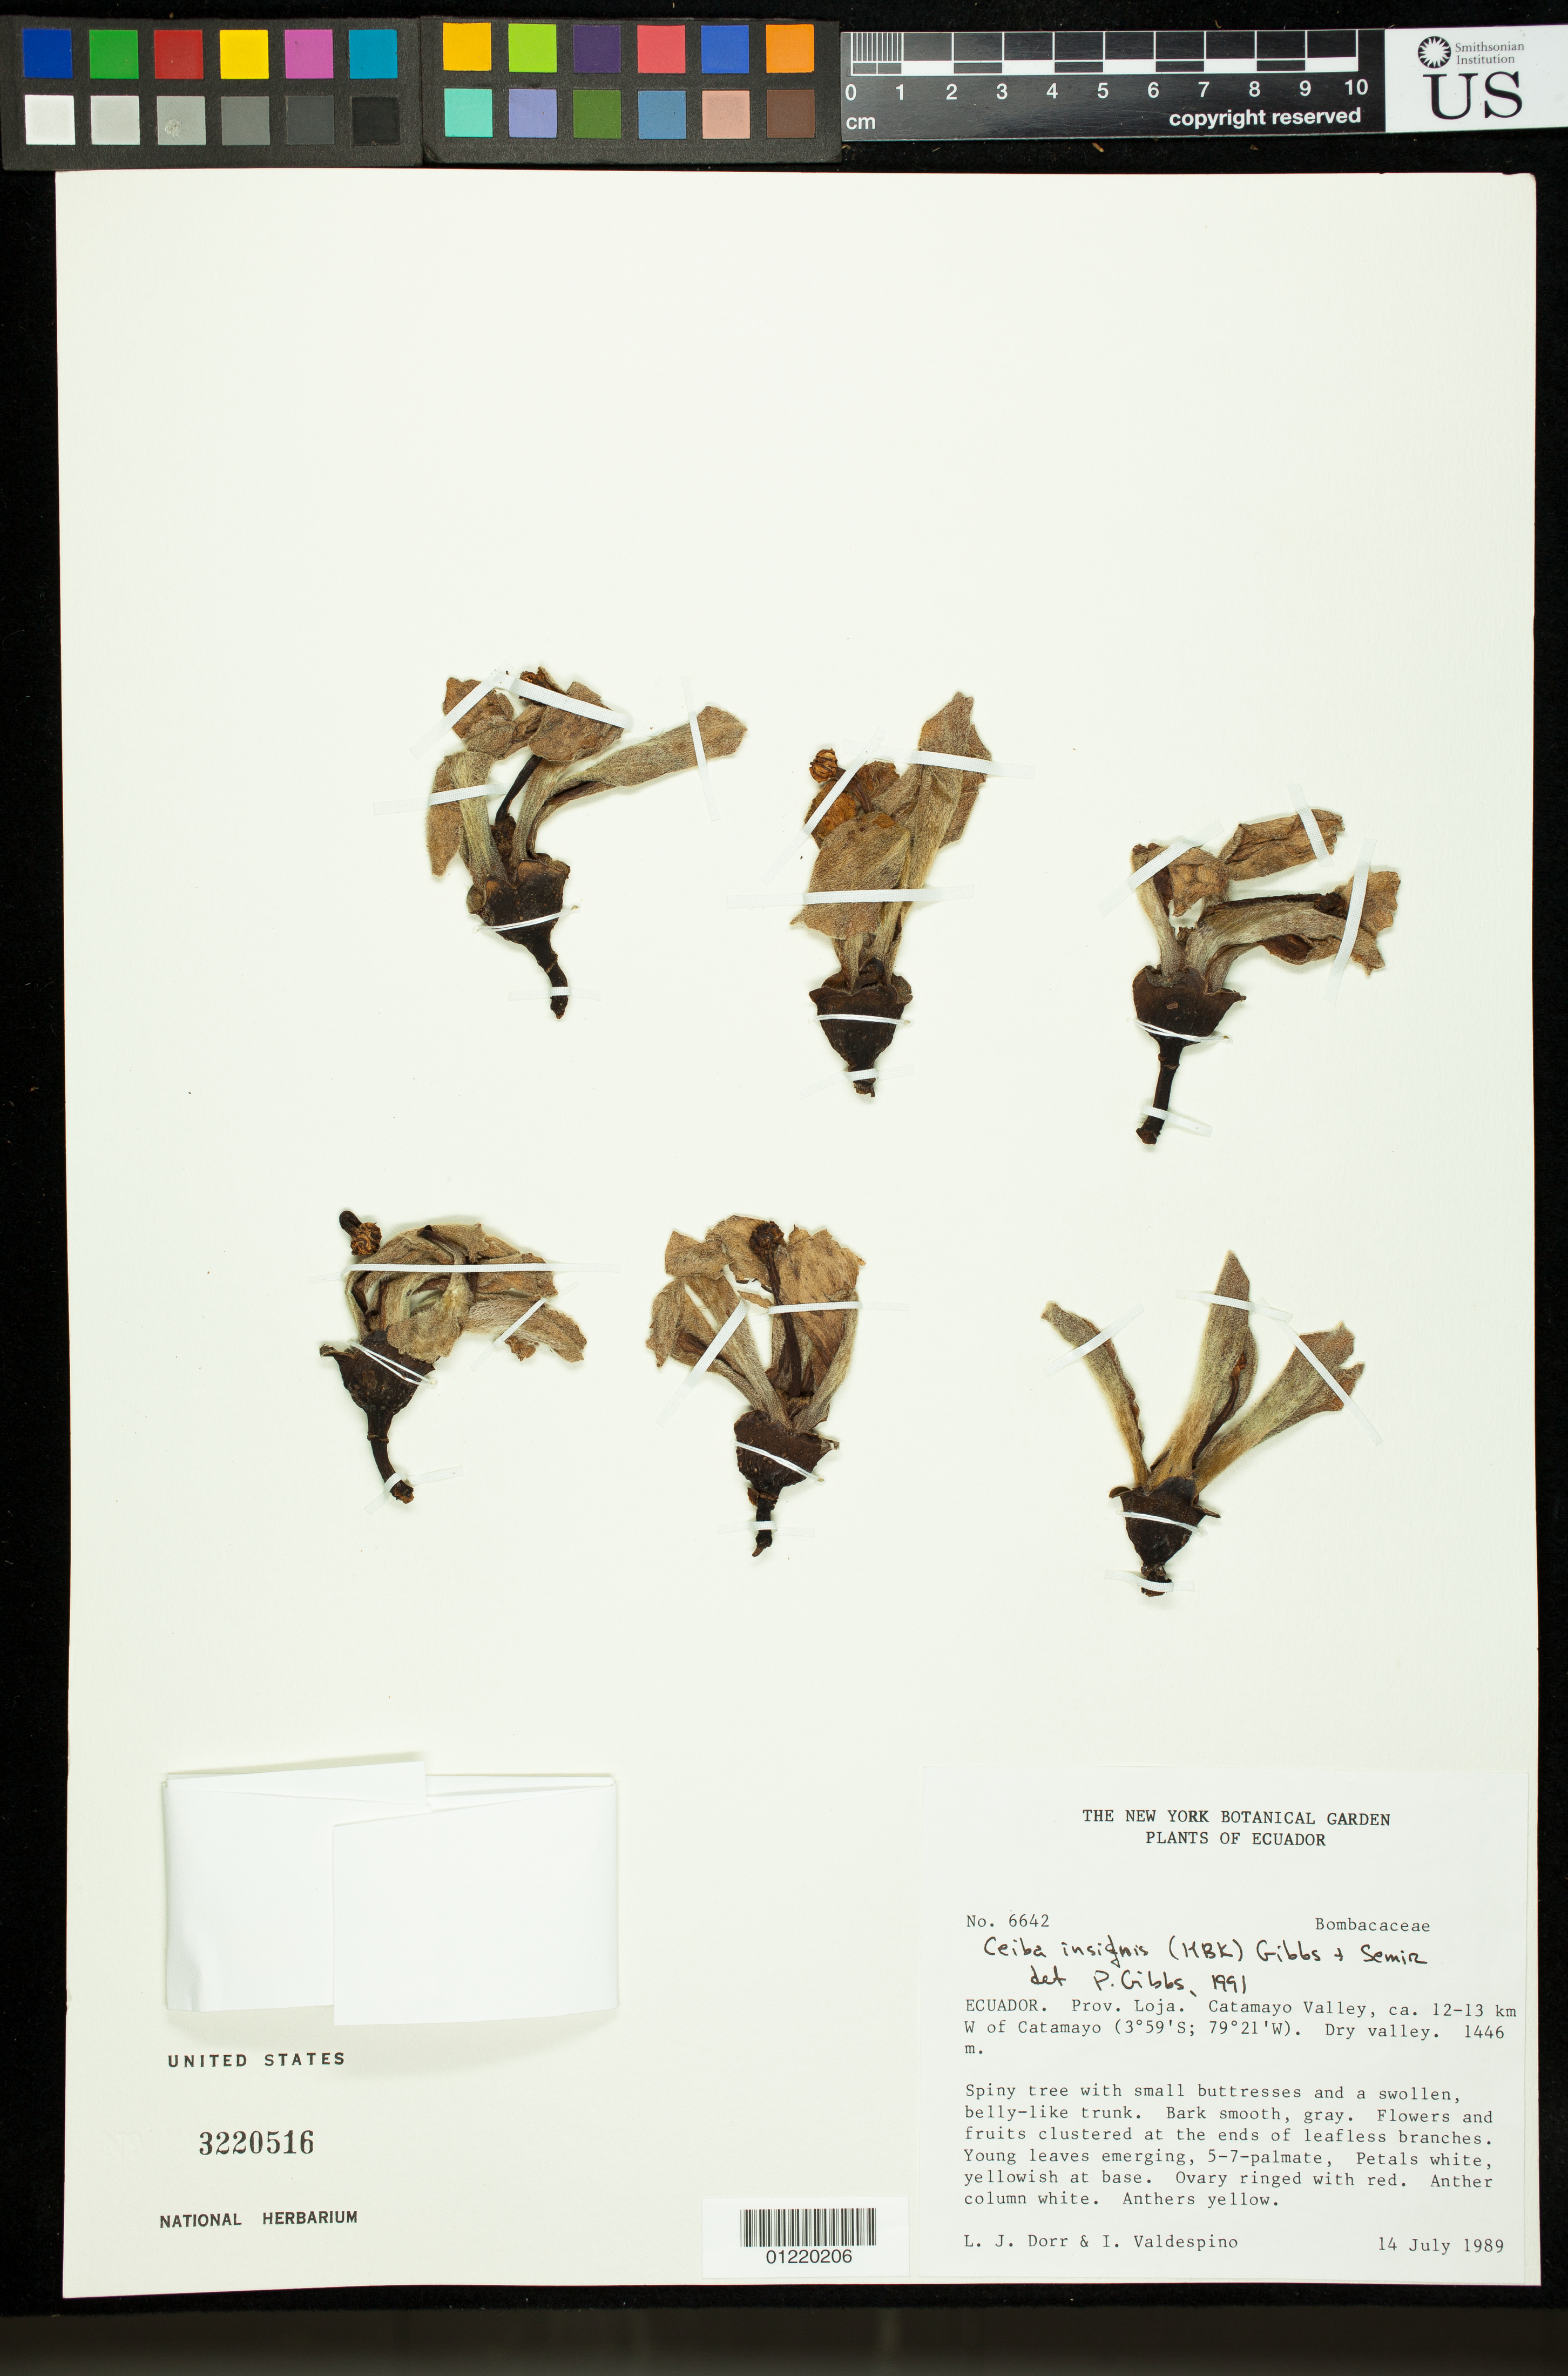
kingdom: Plantae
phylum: Tracheophyta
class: Magnoliopsida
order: Malvales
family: Malvaceae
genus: Ceiba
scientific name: Ceiba insignis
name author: (Kunth) P.E. Gibbs & Semir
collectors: L. J. Dorr & I. A. Valdespino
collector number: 6642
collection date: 1989-07-14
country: Ecuador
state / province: Loja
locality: Catamayo Valley, ca. 12 - 13 km W of Catamayo.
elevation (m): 1446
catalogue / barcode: US 3220516